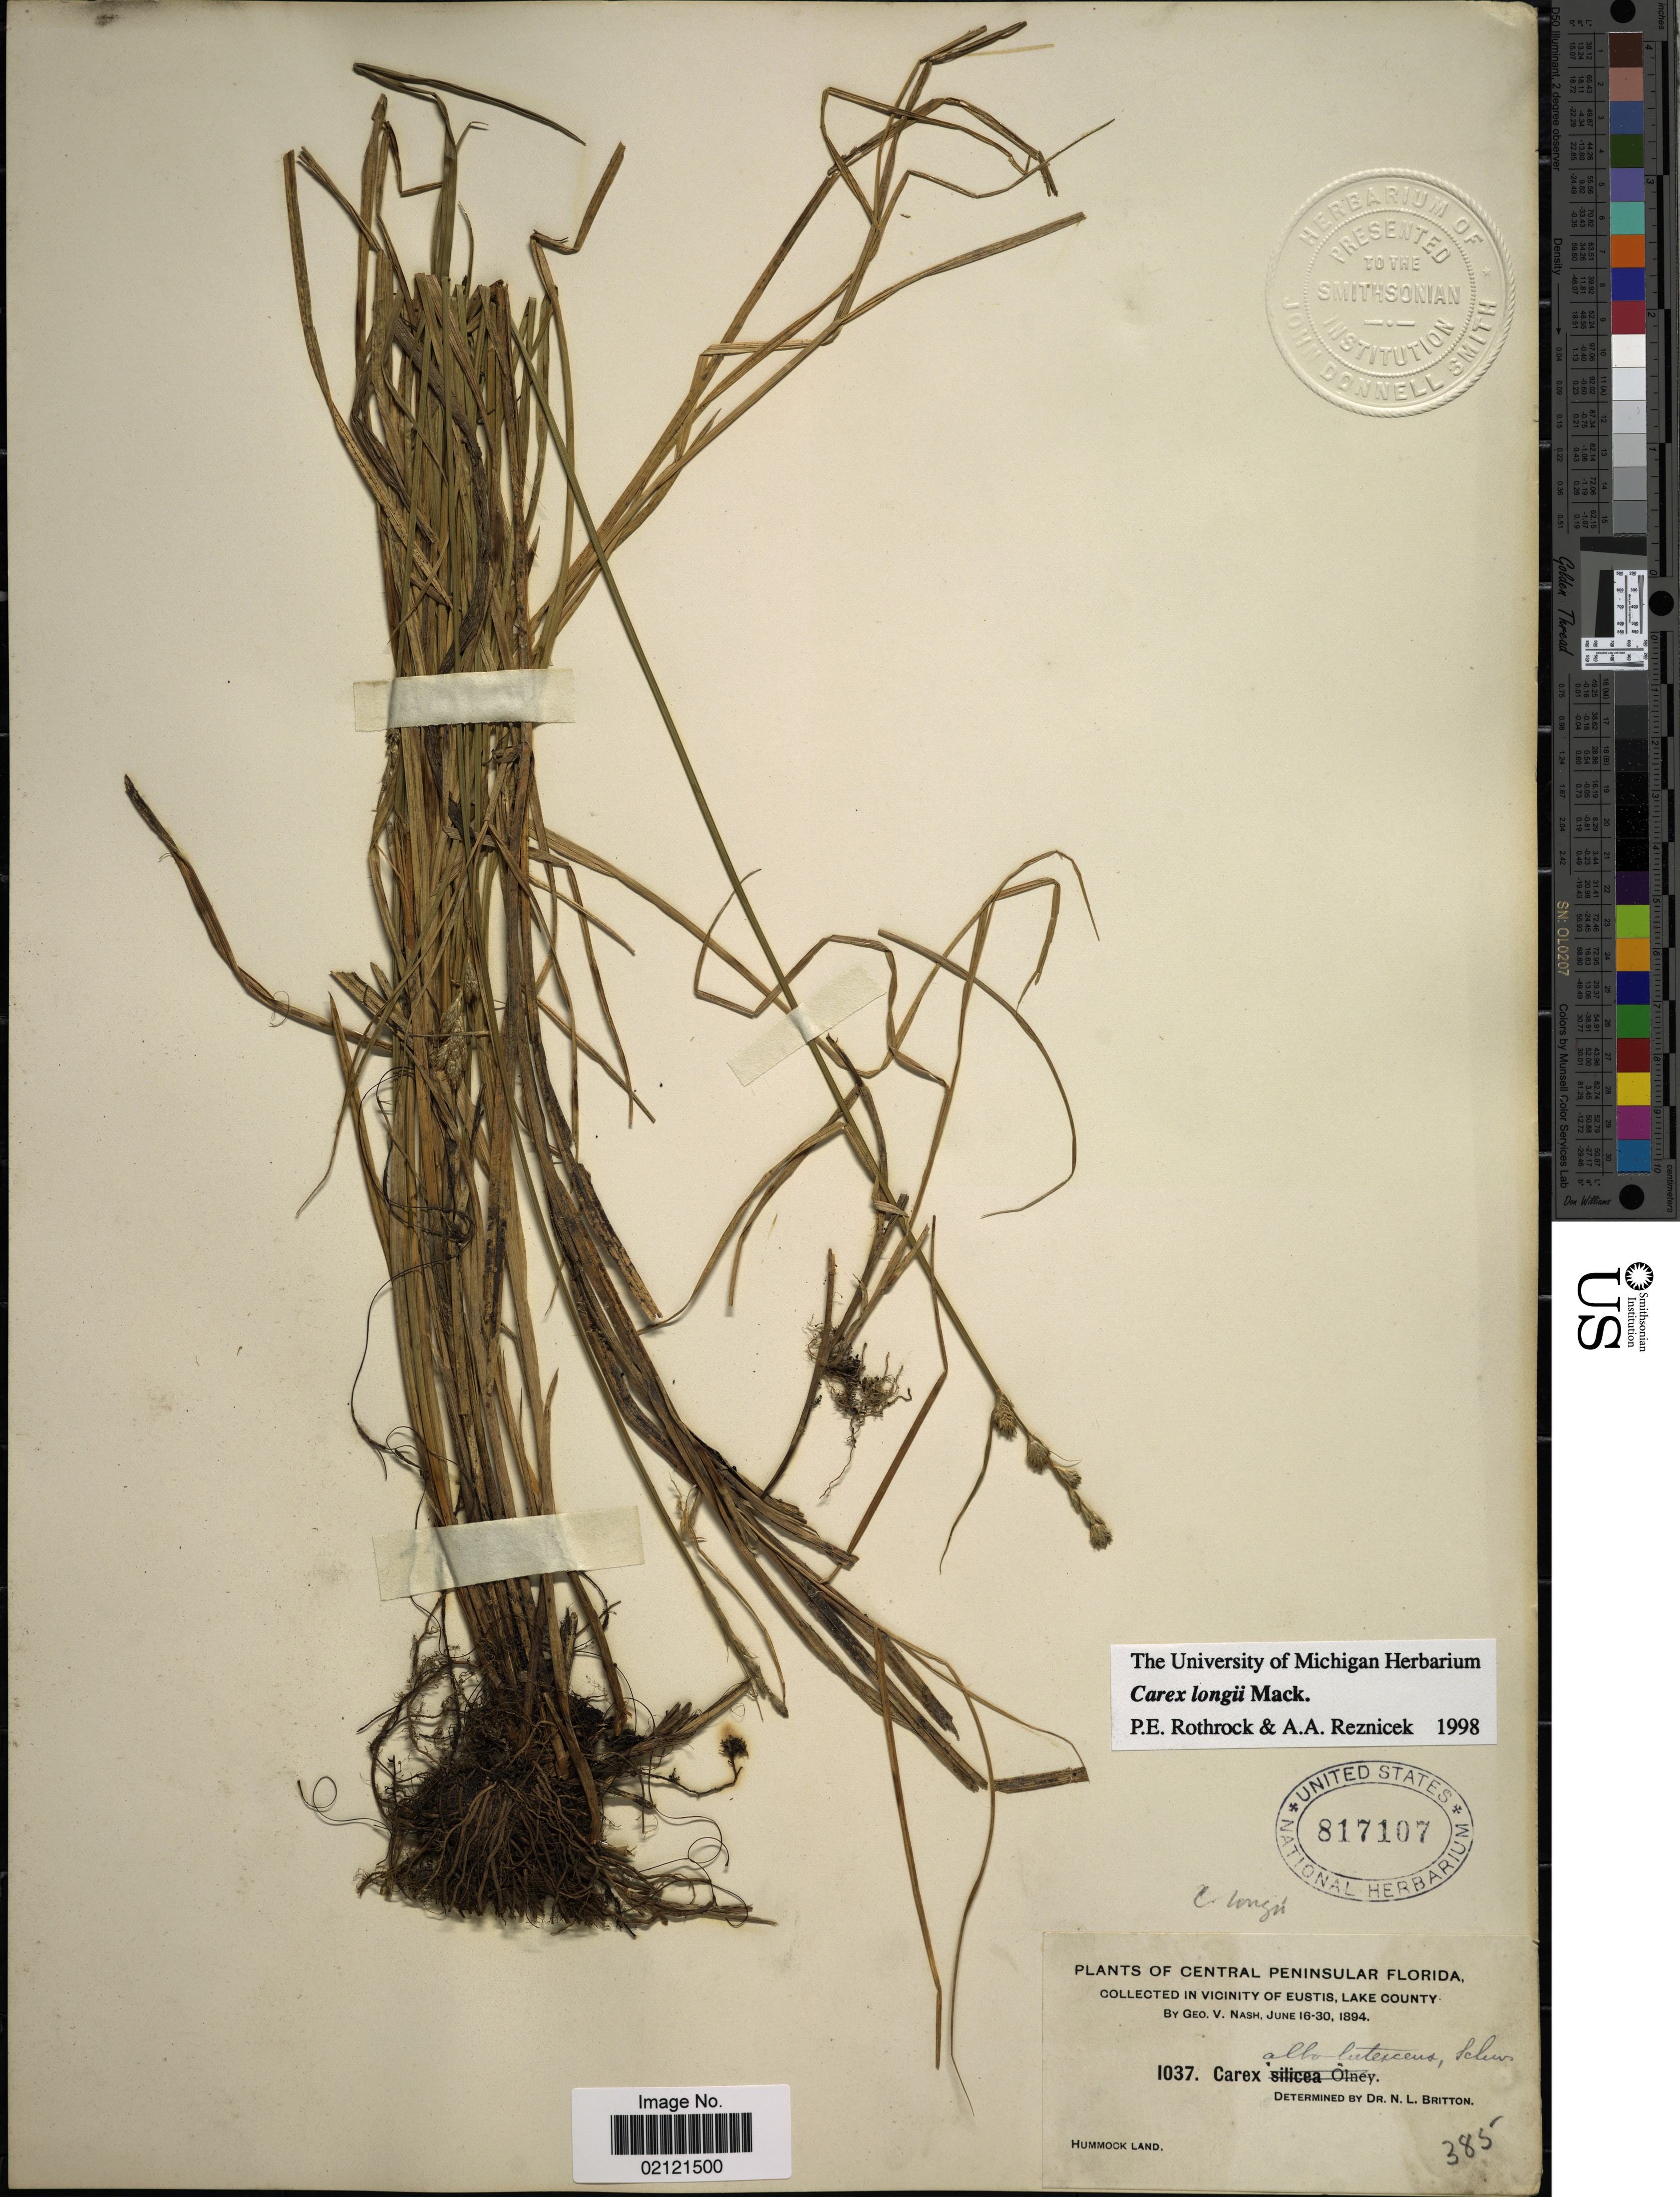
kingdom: Plantae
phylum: Tracheophyta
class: Liliopsida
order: Poales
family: Cyperaceae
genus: Carex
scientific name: Carex longii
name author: Mack.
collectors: G. V. Nash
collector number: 1037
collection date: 1894-06-16/1894-06-30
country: United States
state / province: Florida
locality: Central Peninsular Florida, Vicinity of Eustis, Lake County, Hummock Land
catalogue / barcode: US 817107